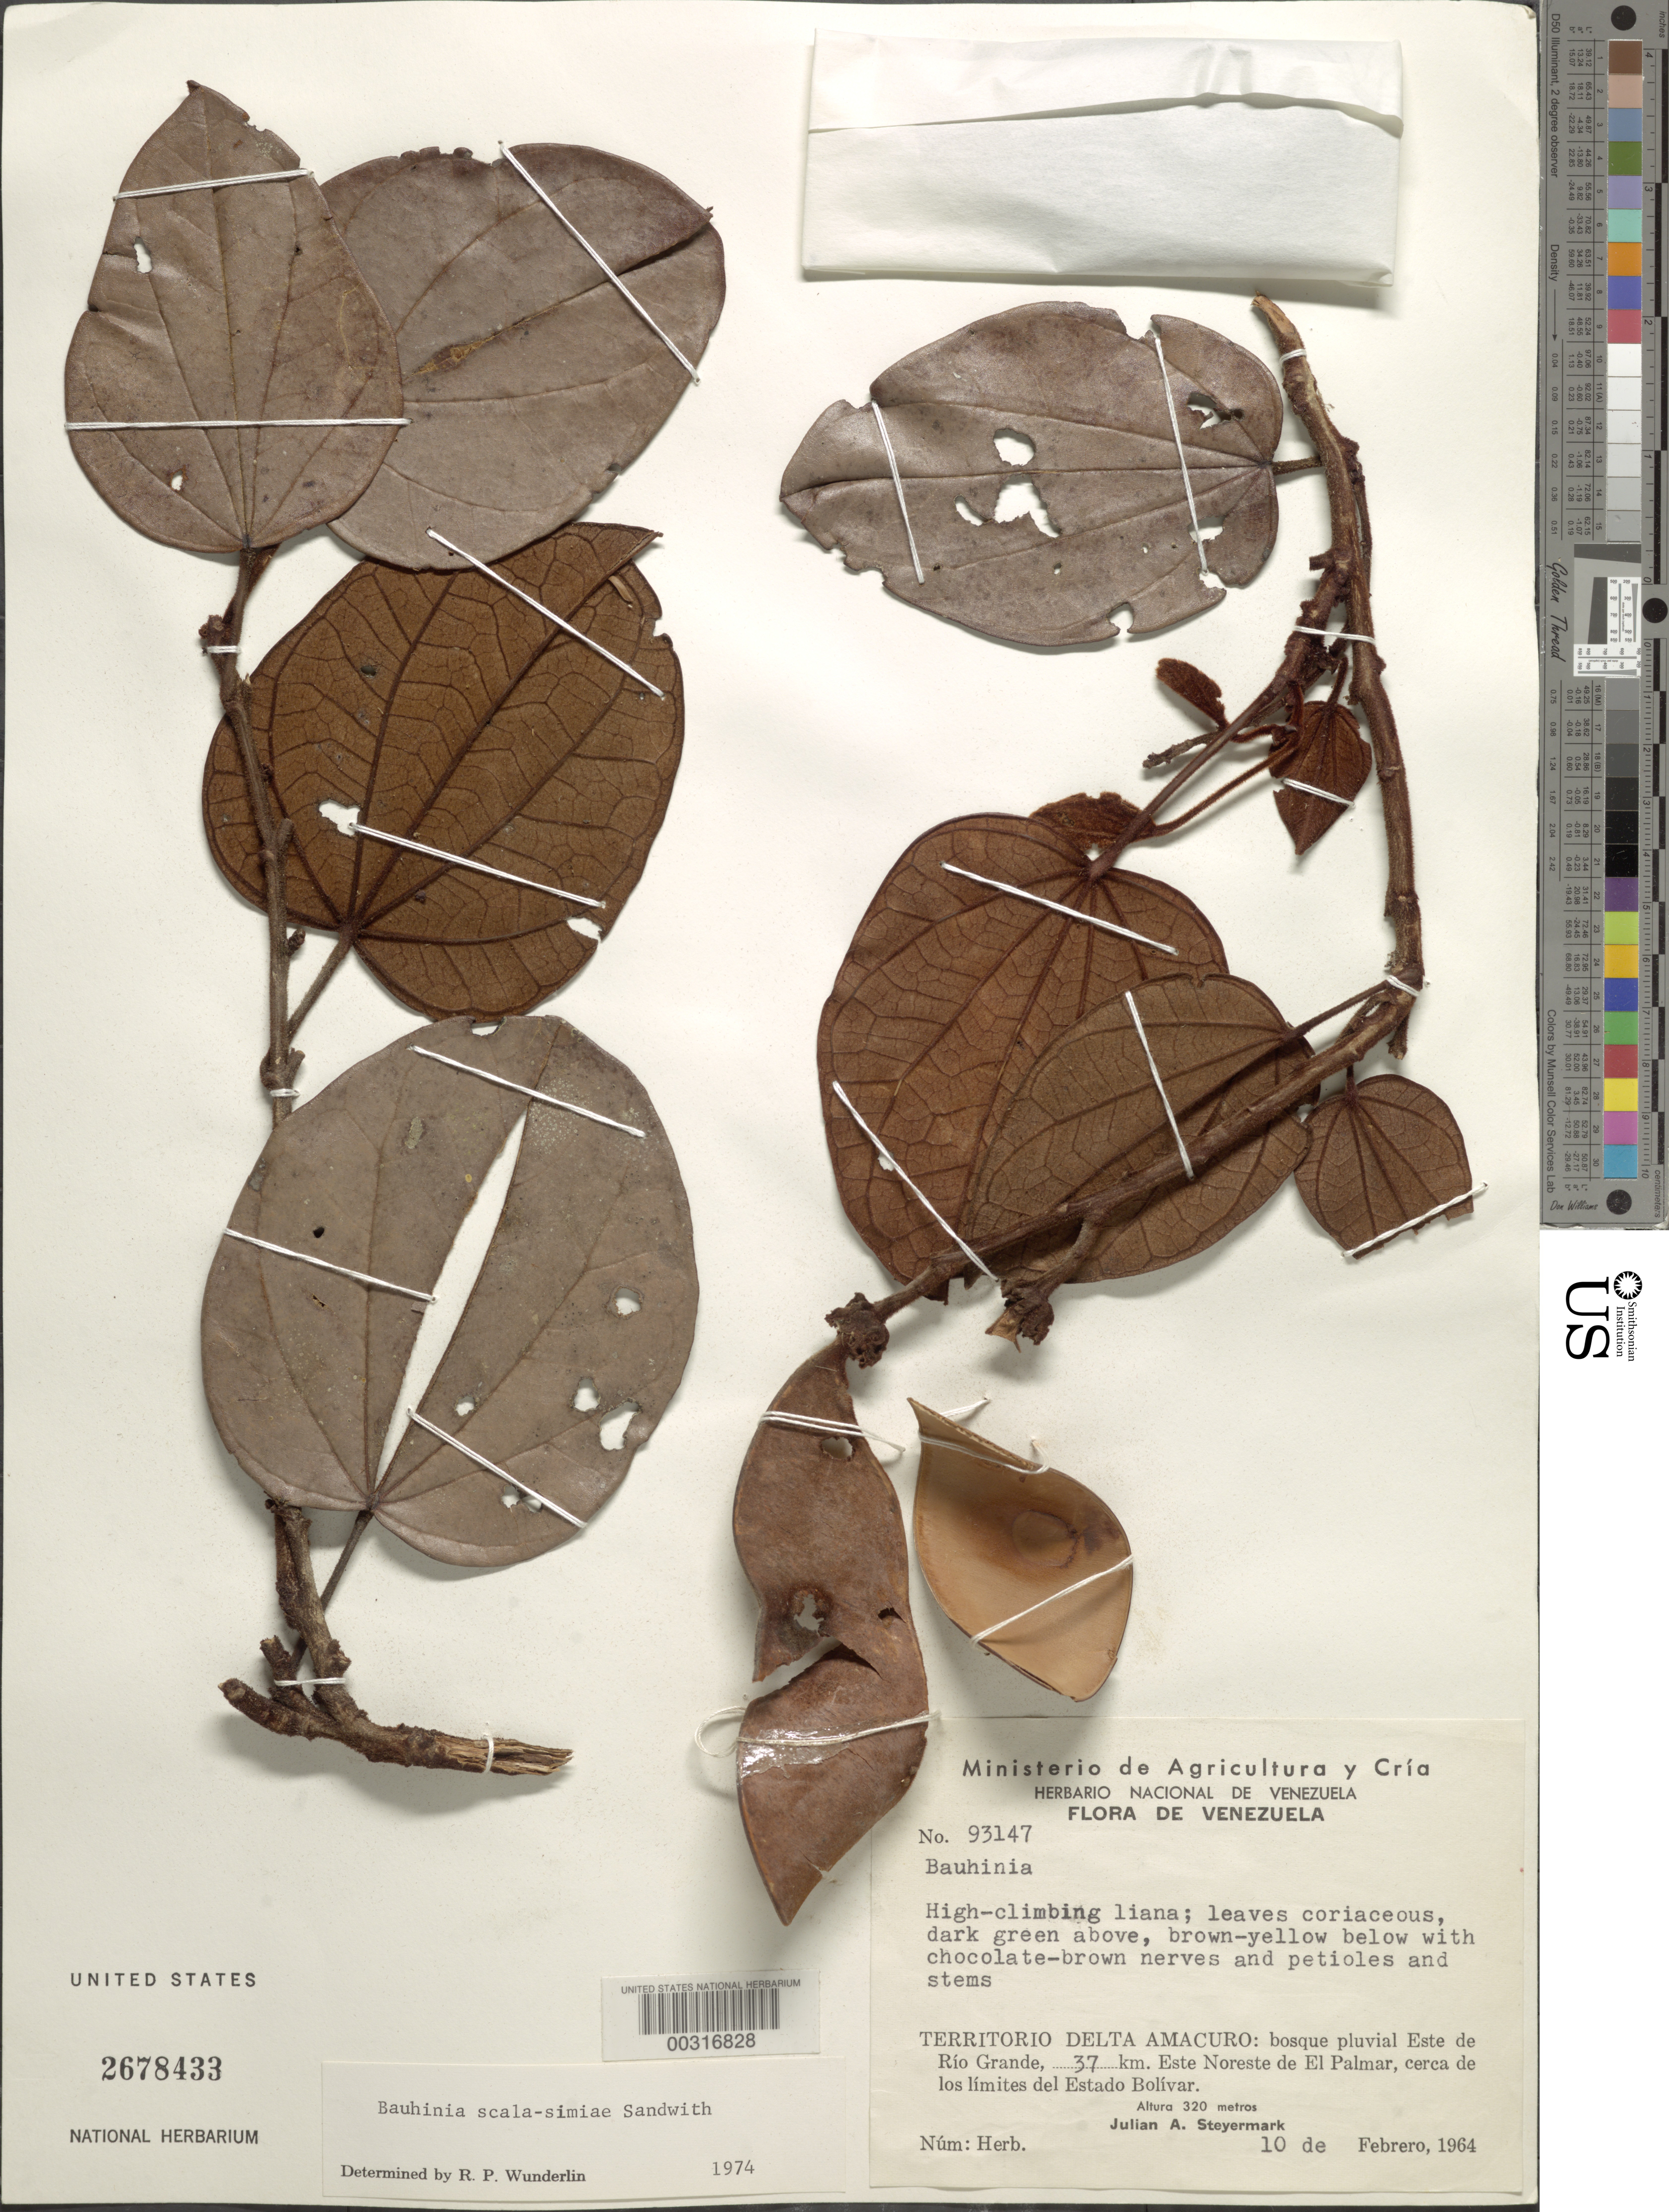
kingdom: Plantae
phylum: Tracheophyta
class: Magnoliopsida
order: Fabales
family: Fabaceae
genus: Bauhinia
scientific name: Bauhinia scala-simiae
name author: Sandwith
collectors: J. Steyermark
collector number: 93147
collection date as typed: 10 Feb 1964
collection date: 1964-02-10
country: Venezuela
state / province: Delta Amacuro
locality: E of rio grande, 37 km ene of el palmar, near the border of the state of bolivar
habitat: Rain forest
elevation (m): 320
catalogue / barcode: US 2678433